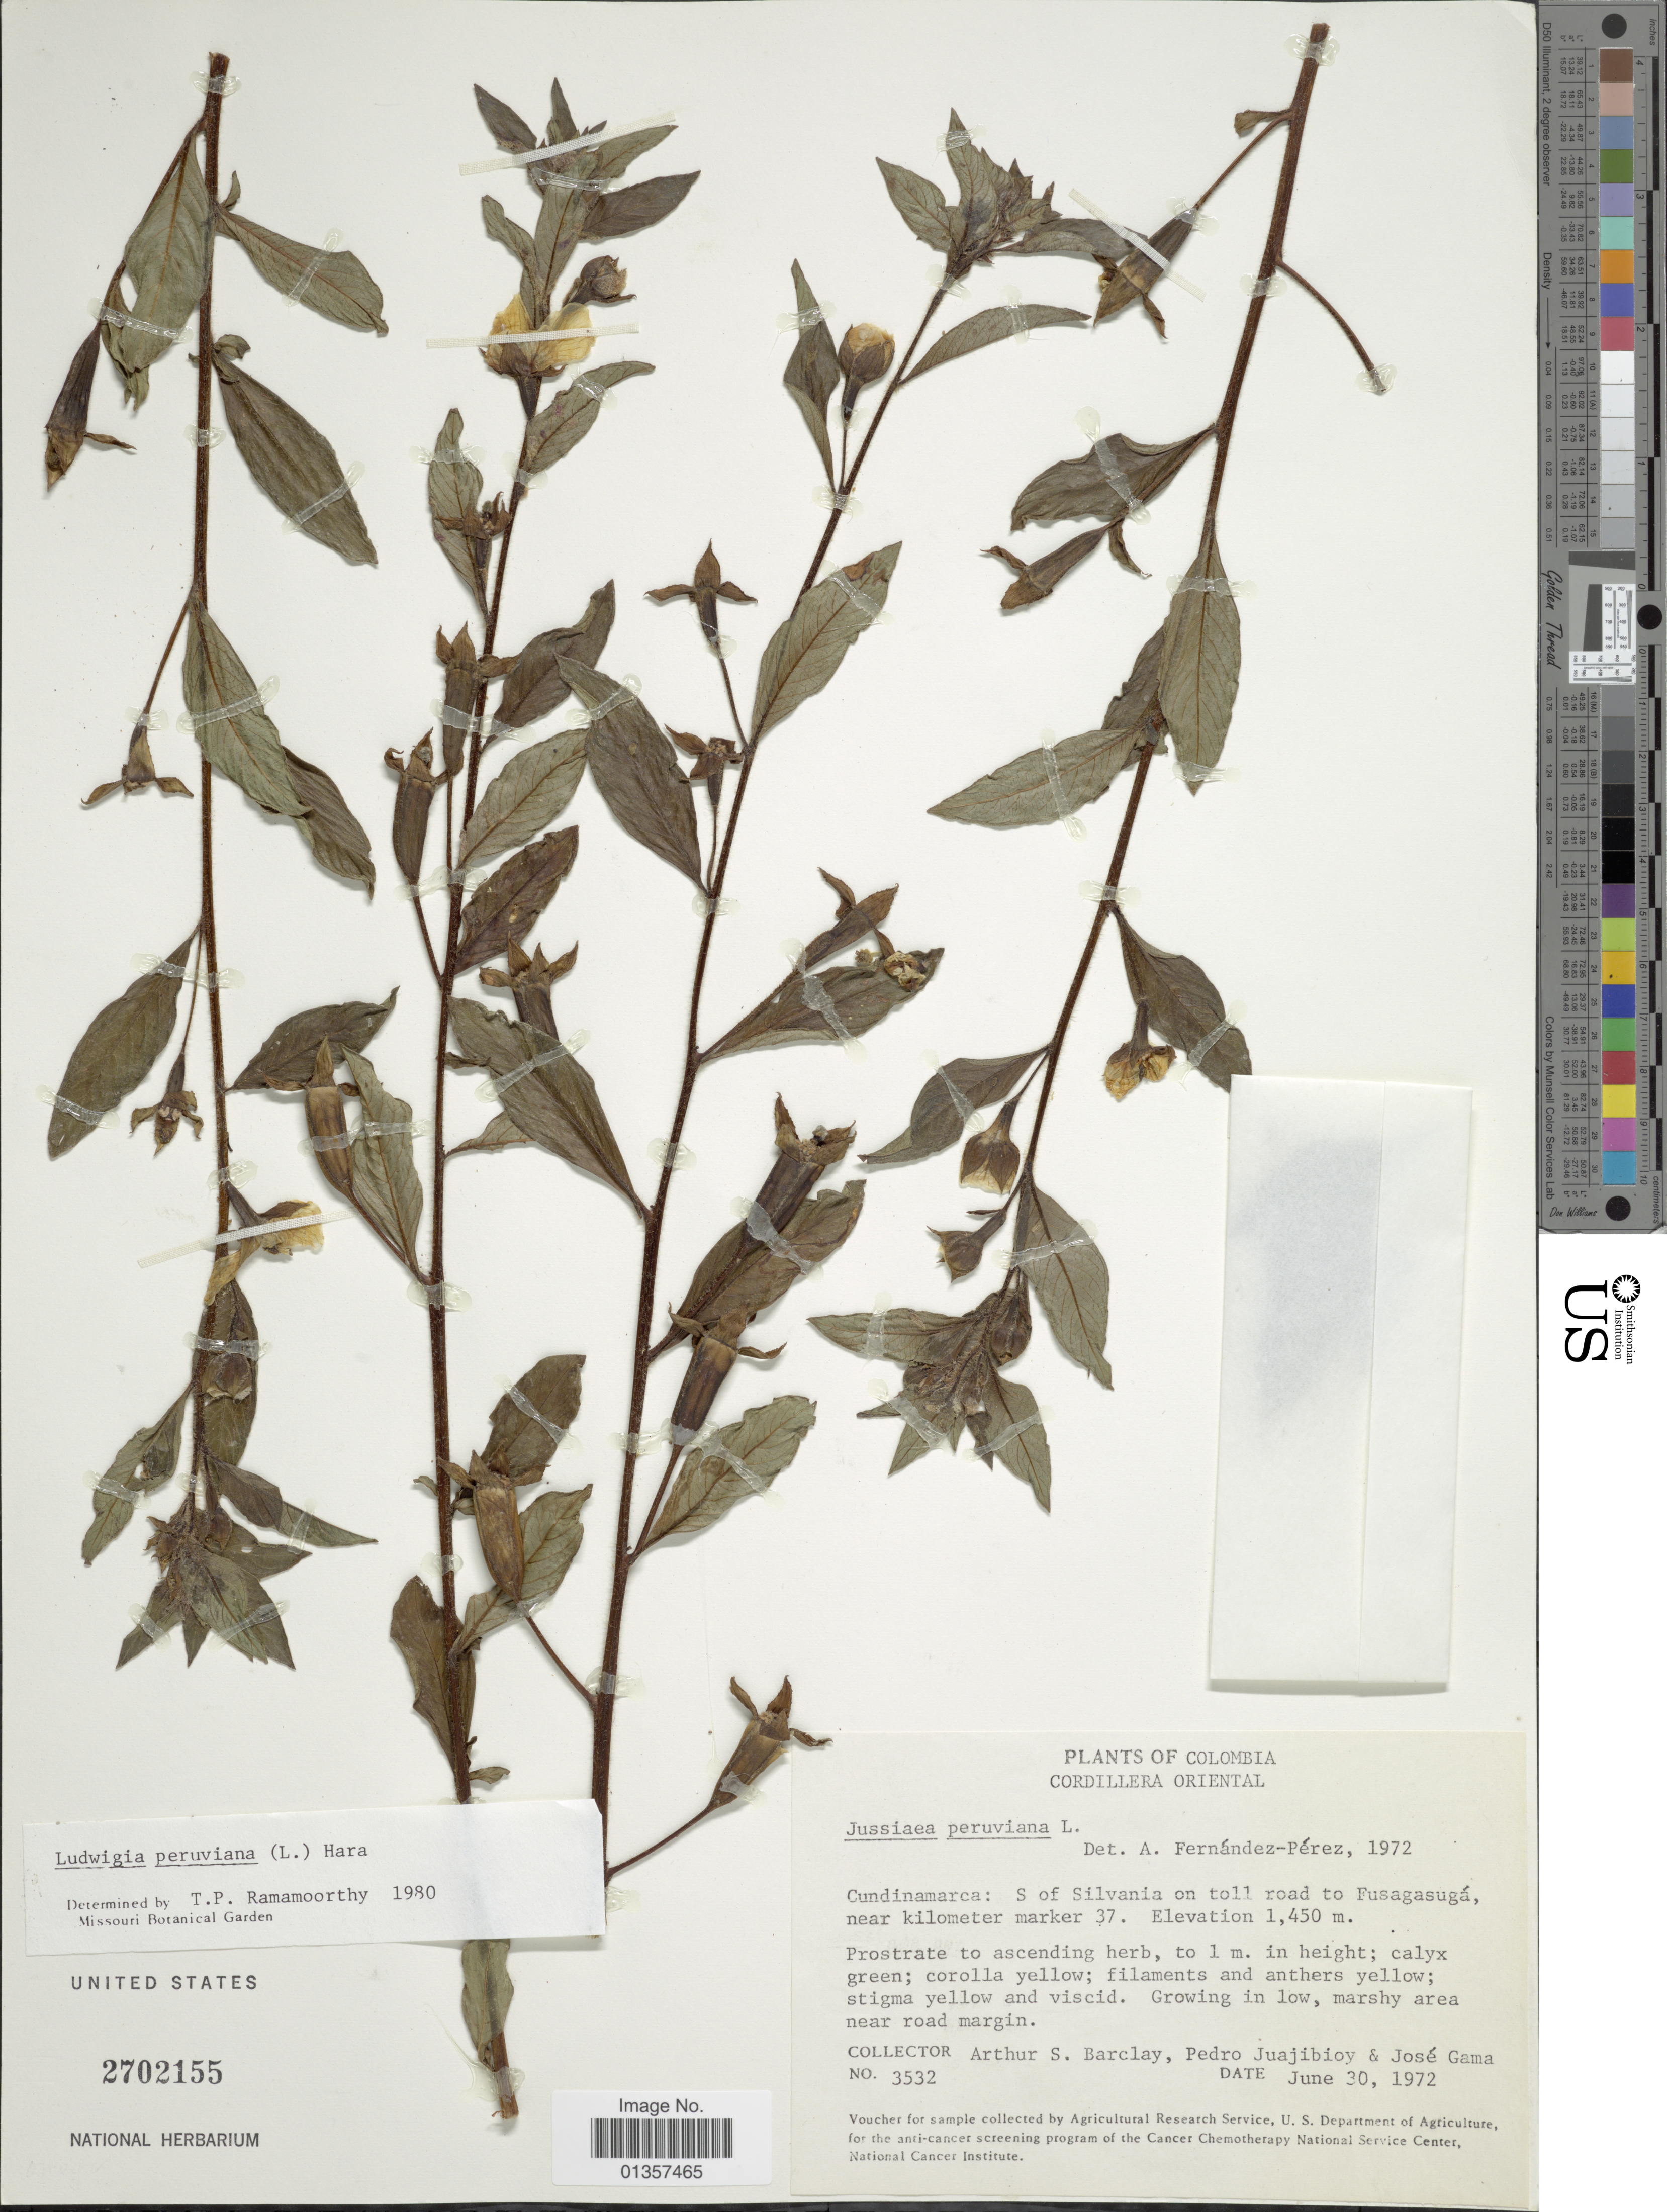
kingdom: Plantae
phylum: Tracheophyta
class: Magnoliopsida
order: Myrtales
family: Onagraceae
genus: Ludwigia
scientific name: Ludwigia peruviana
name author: (L.) H. Hara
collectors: A. S. Barclay, P. Juajibioy & J. Gama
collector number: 3532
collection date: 1972-06-30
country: Colombia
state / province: Cundinamarca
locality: Cordillera Oriental. S of Silvania on toll road to Fusagasugá near kilometer marker 37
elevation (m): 1450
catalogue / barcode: US 2702155